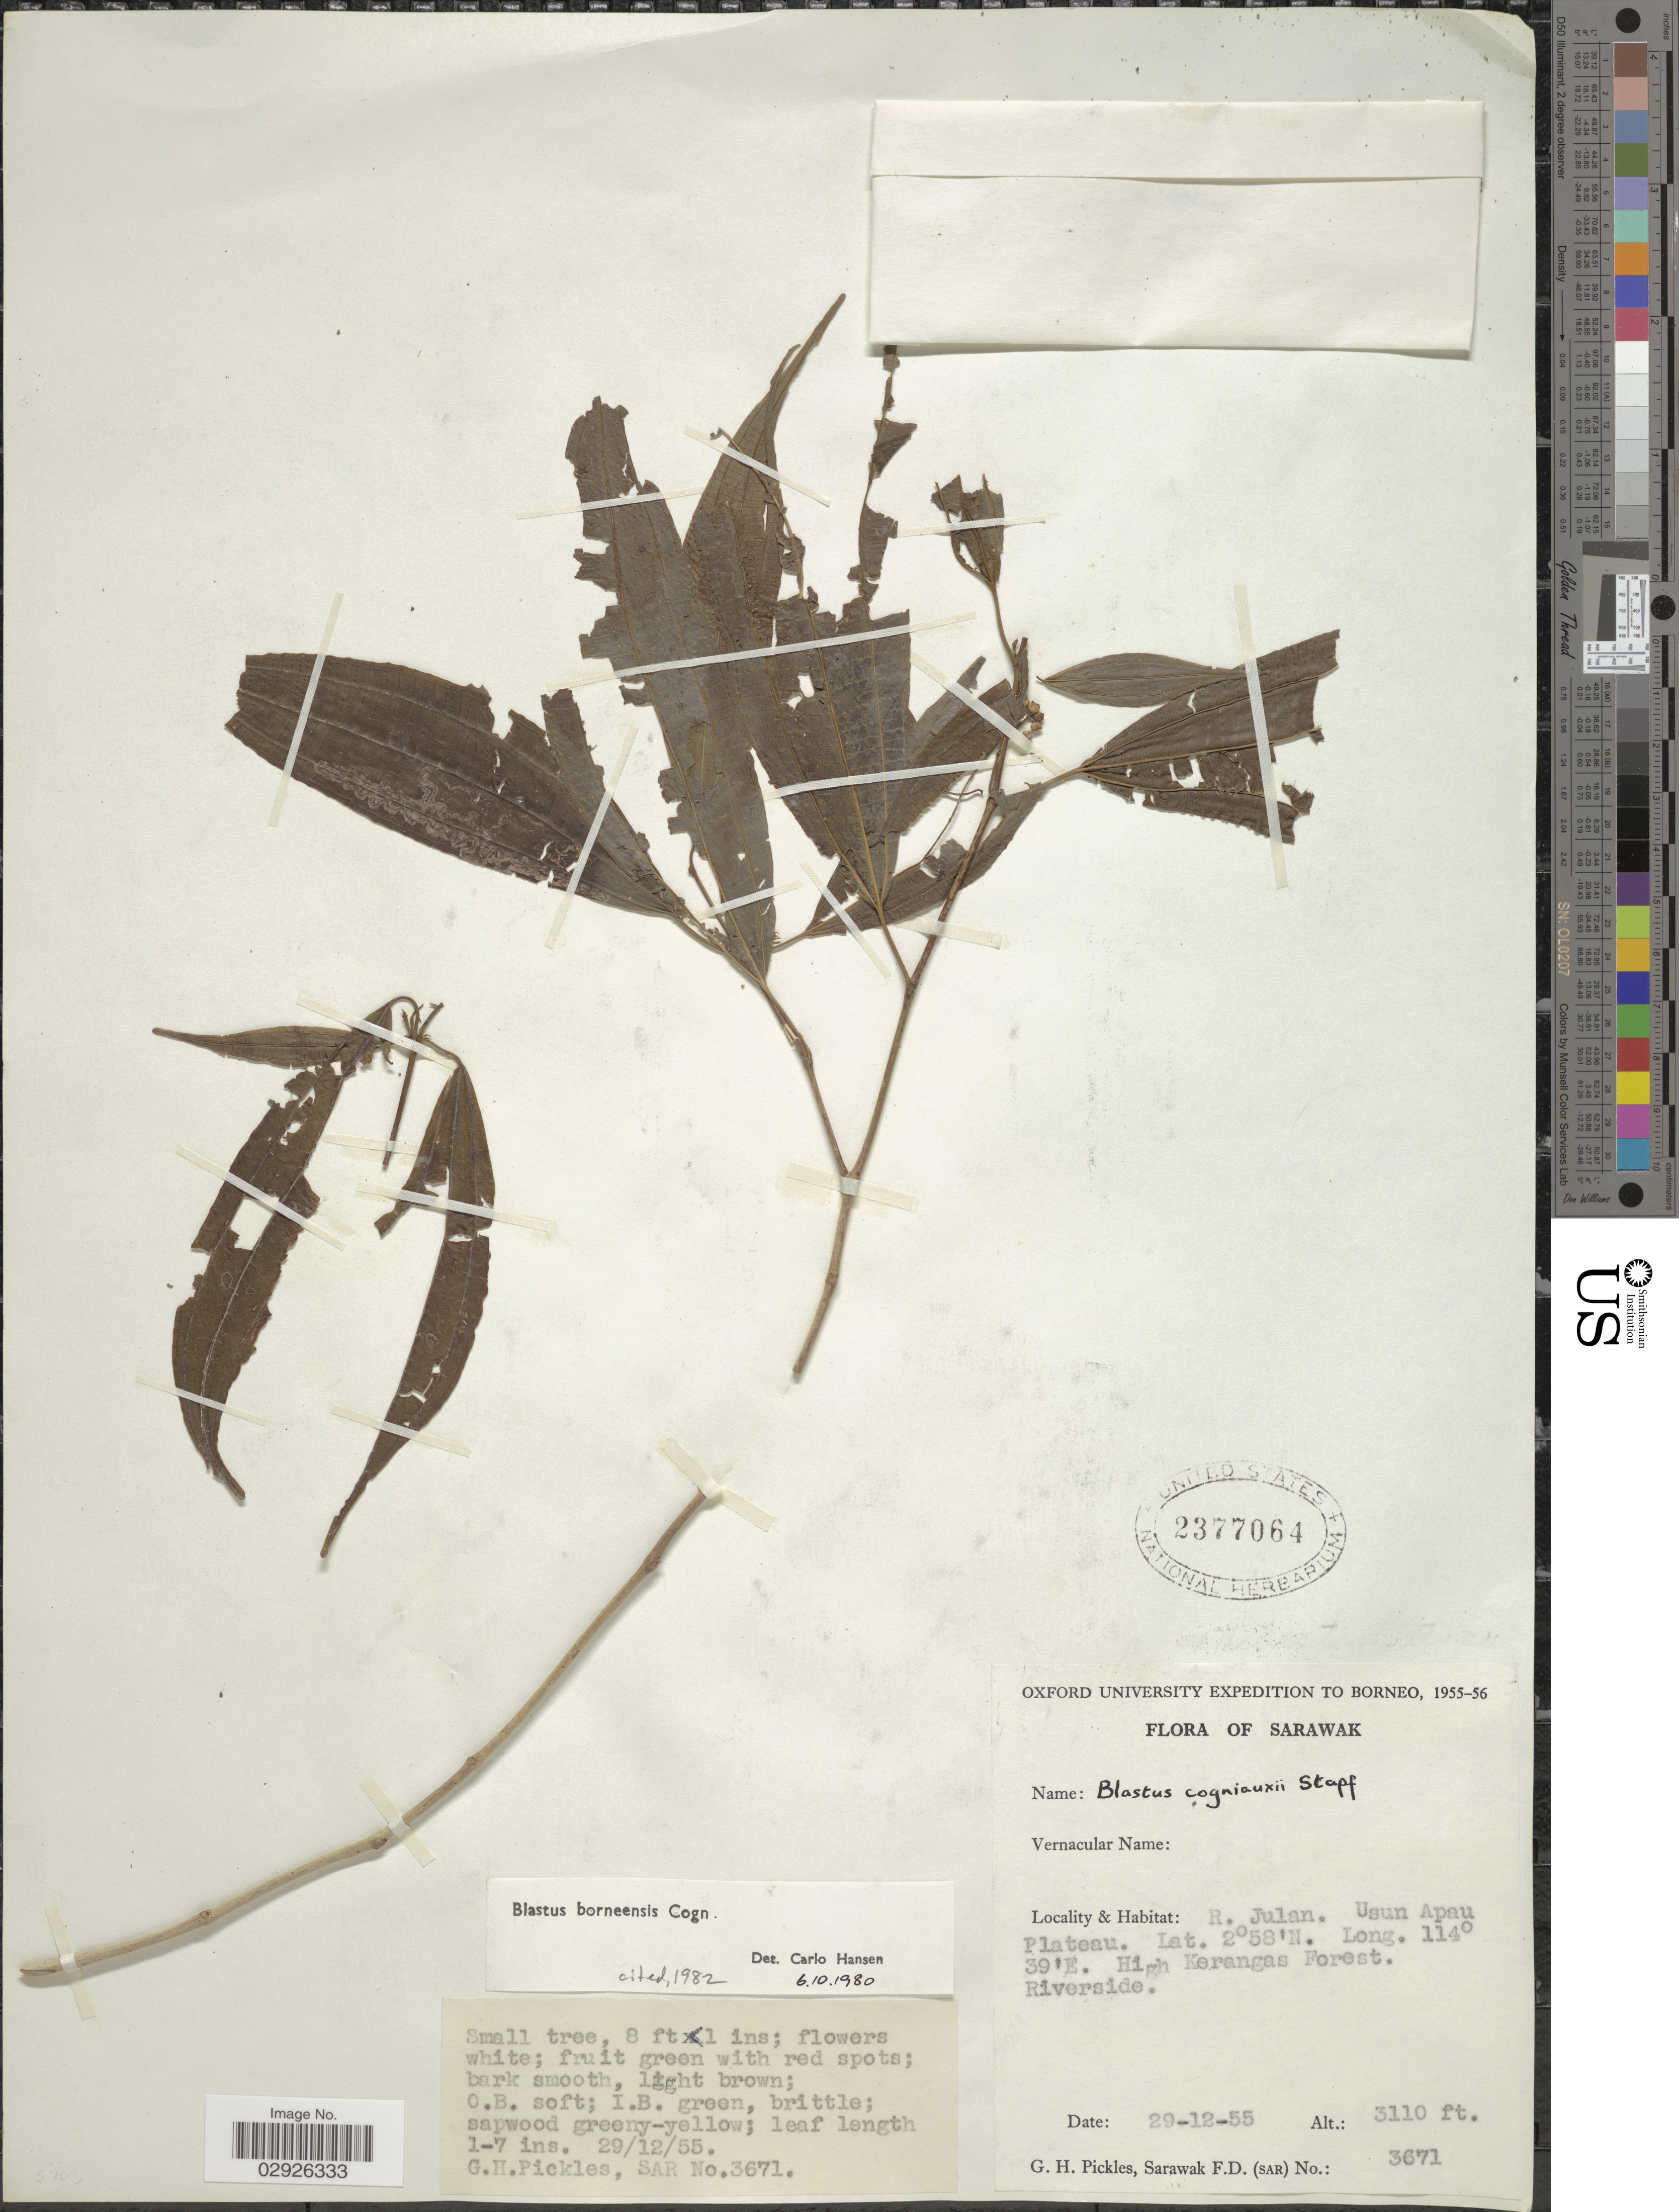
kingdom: Plantae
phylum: Tracheophyta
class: Magnoliopsida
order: Myrtales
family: Melastomataceae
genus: Blastus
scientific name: Blastus borneensis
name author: Cogn. ex Boerl.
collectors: G. Pickles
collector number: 3671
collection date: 1955-12-29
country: Malaysia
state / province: Sarawak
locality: Borneo, R. Julan. Usun Apau Plateau. High Kerangas Forest.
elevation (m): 948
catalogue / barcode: US 2377064